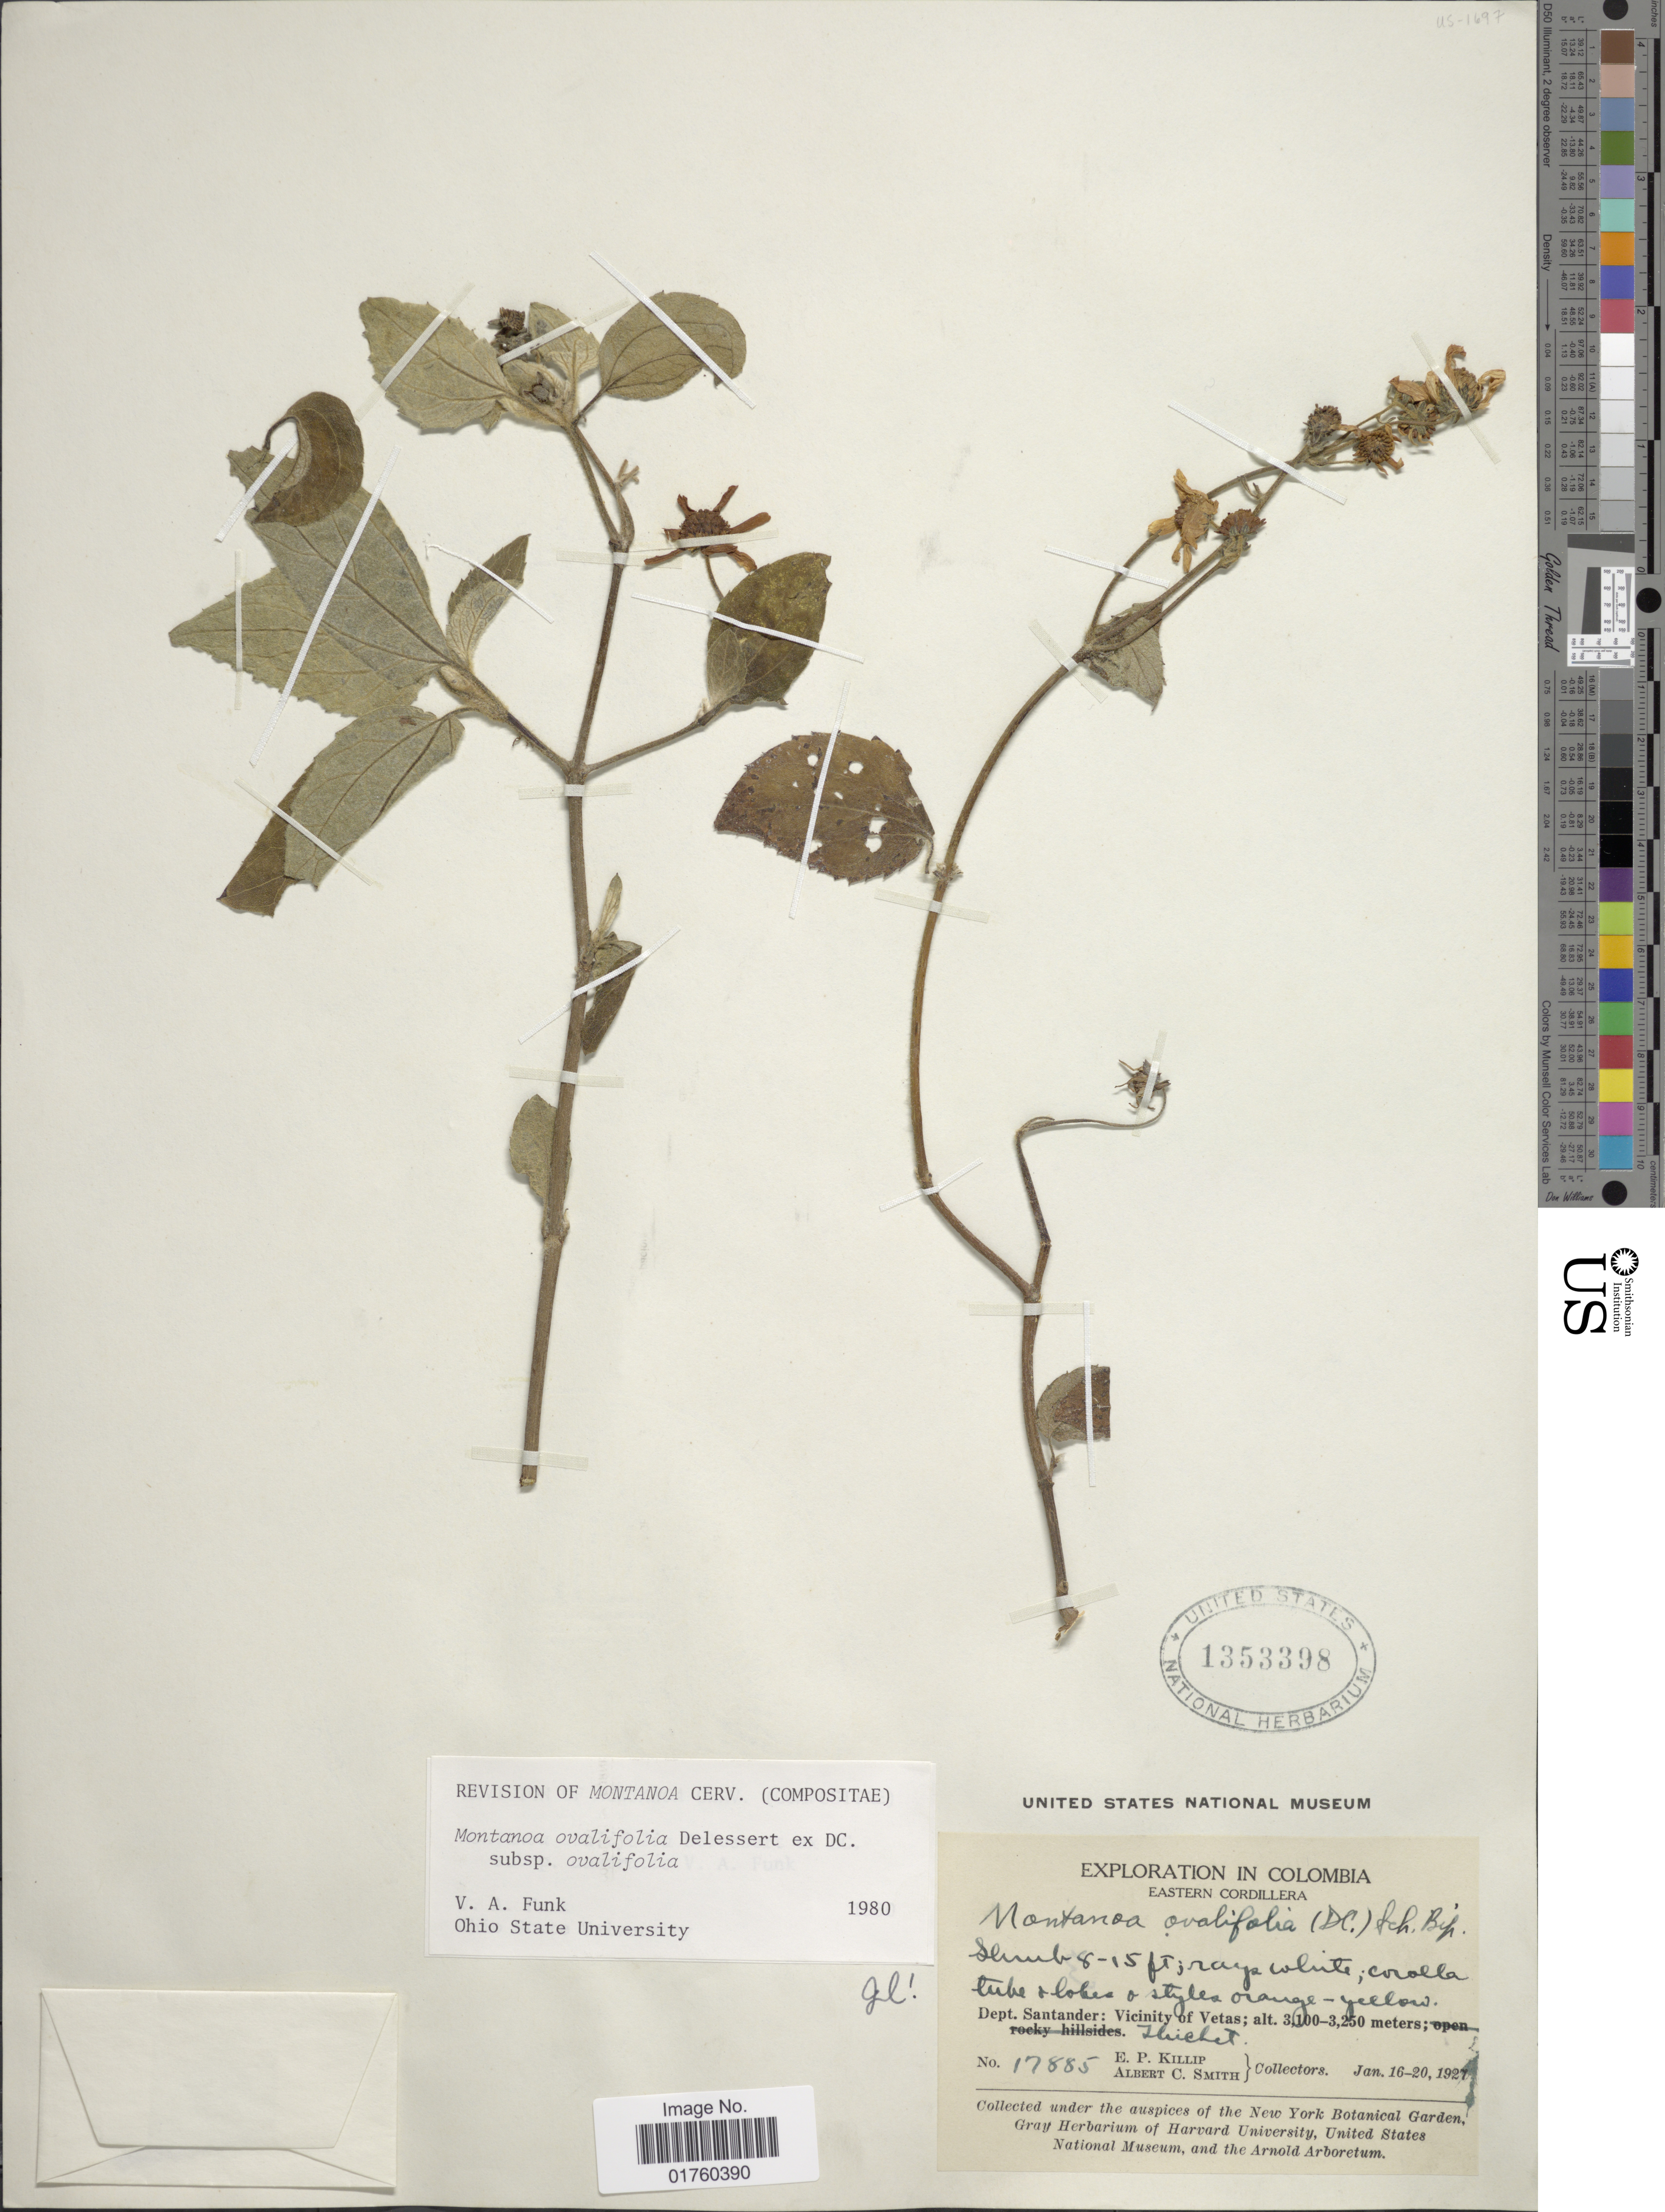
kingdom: Plantae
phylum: Tracheophyta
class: Magnoliopsida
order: Asterales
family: Asteraceae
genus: Montanoa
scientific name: Montanoa ovalifolia subsp. ovalifolia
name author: DC.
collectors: E. P. Killip & A. C. Smith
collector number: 17885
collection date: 1927-01-16/1927-01-20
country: Colombia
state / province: Santander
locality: Eastern Cordillera: Vicinity of Vetas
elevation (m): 3100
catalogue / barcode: US 1353398